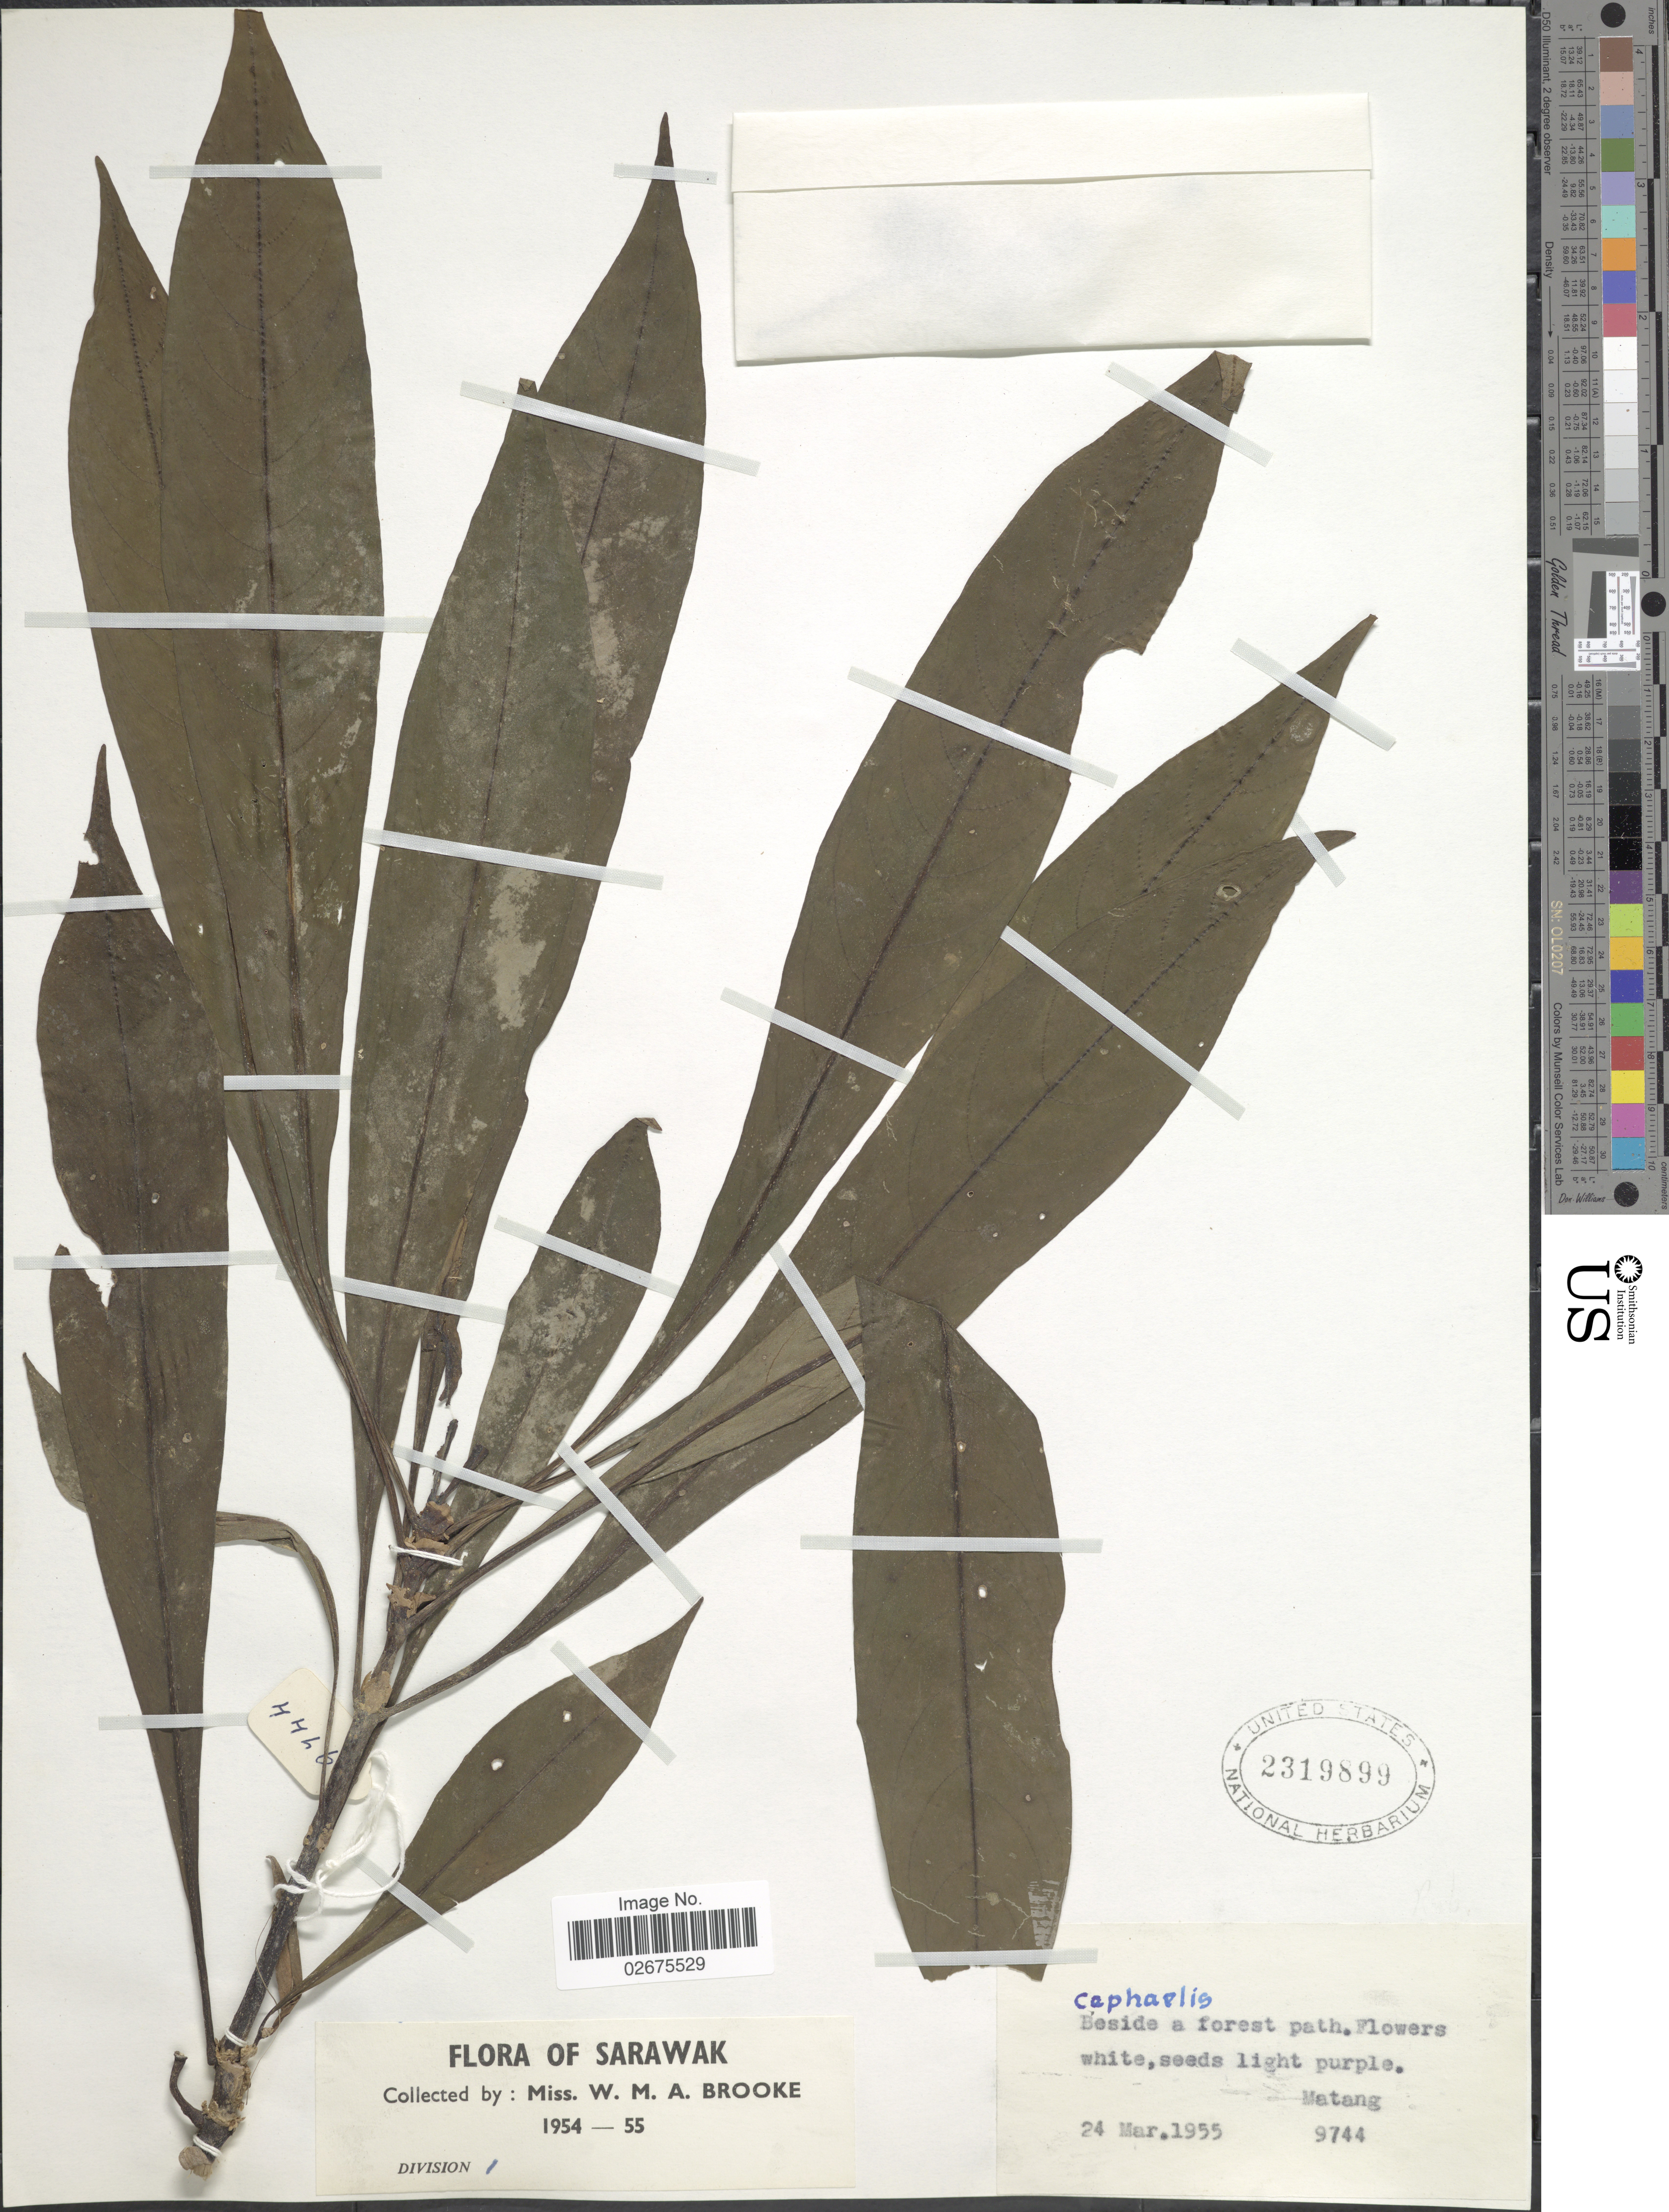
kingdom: Plantae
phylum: Tracheophyta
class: Magnoliopsida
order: Gentianales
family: Rubiaceae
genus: Cephaelis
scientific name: Cephaelis sp.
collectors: W. Brooke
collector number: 9744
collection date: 1955-03-24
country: Malaysia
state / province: Sarawak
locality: Matang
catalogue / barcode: US 2319899